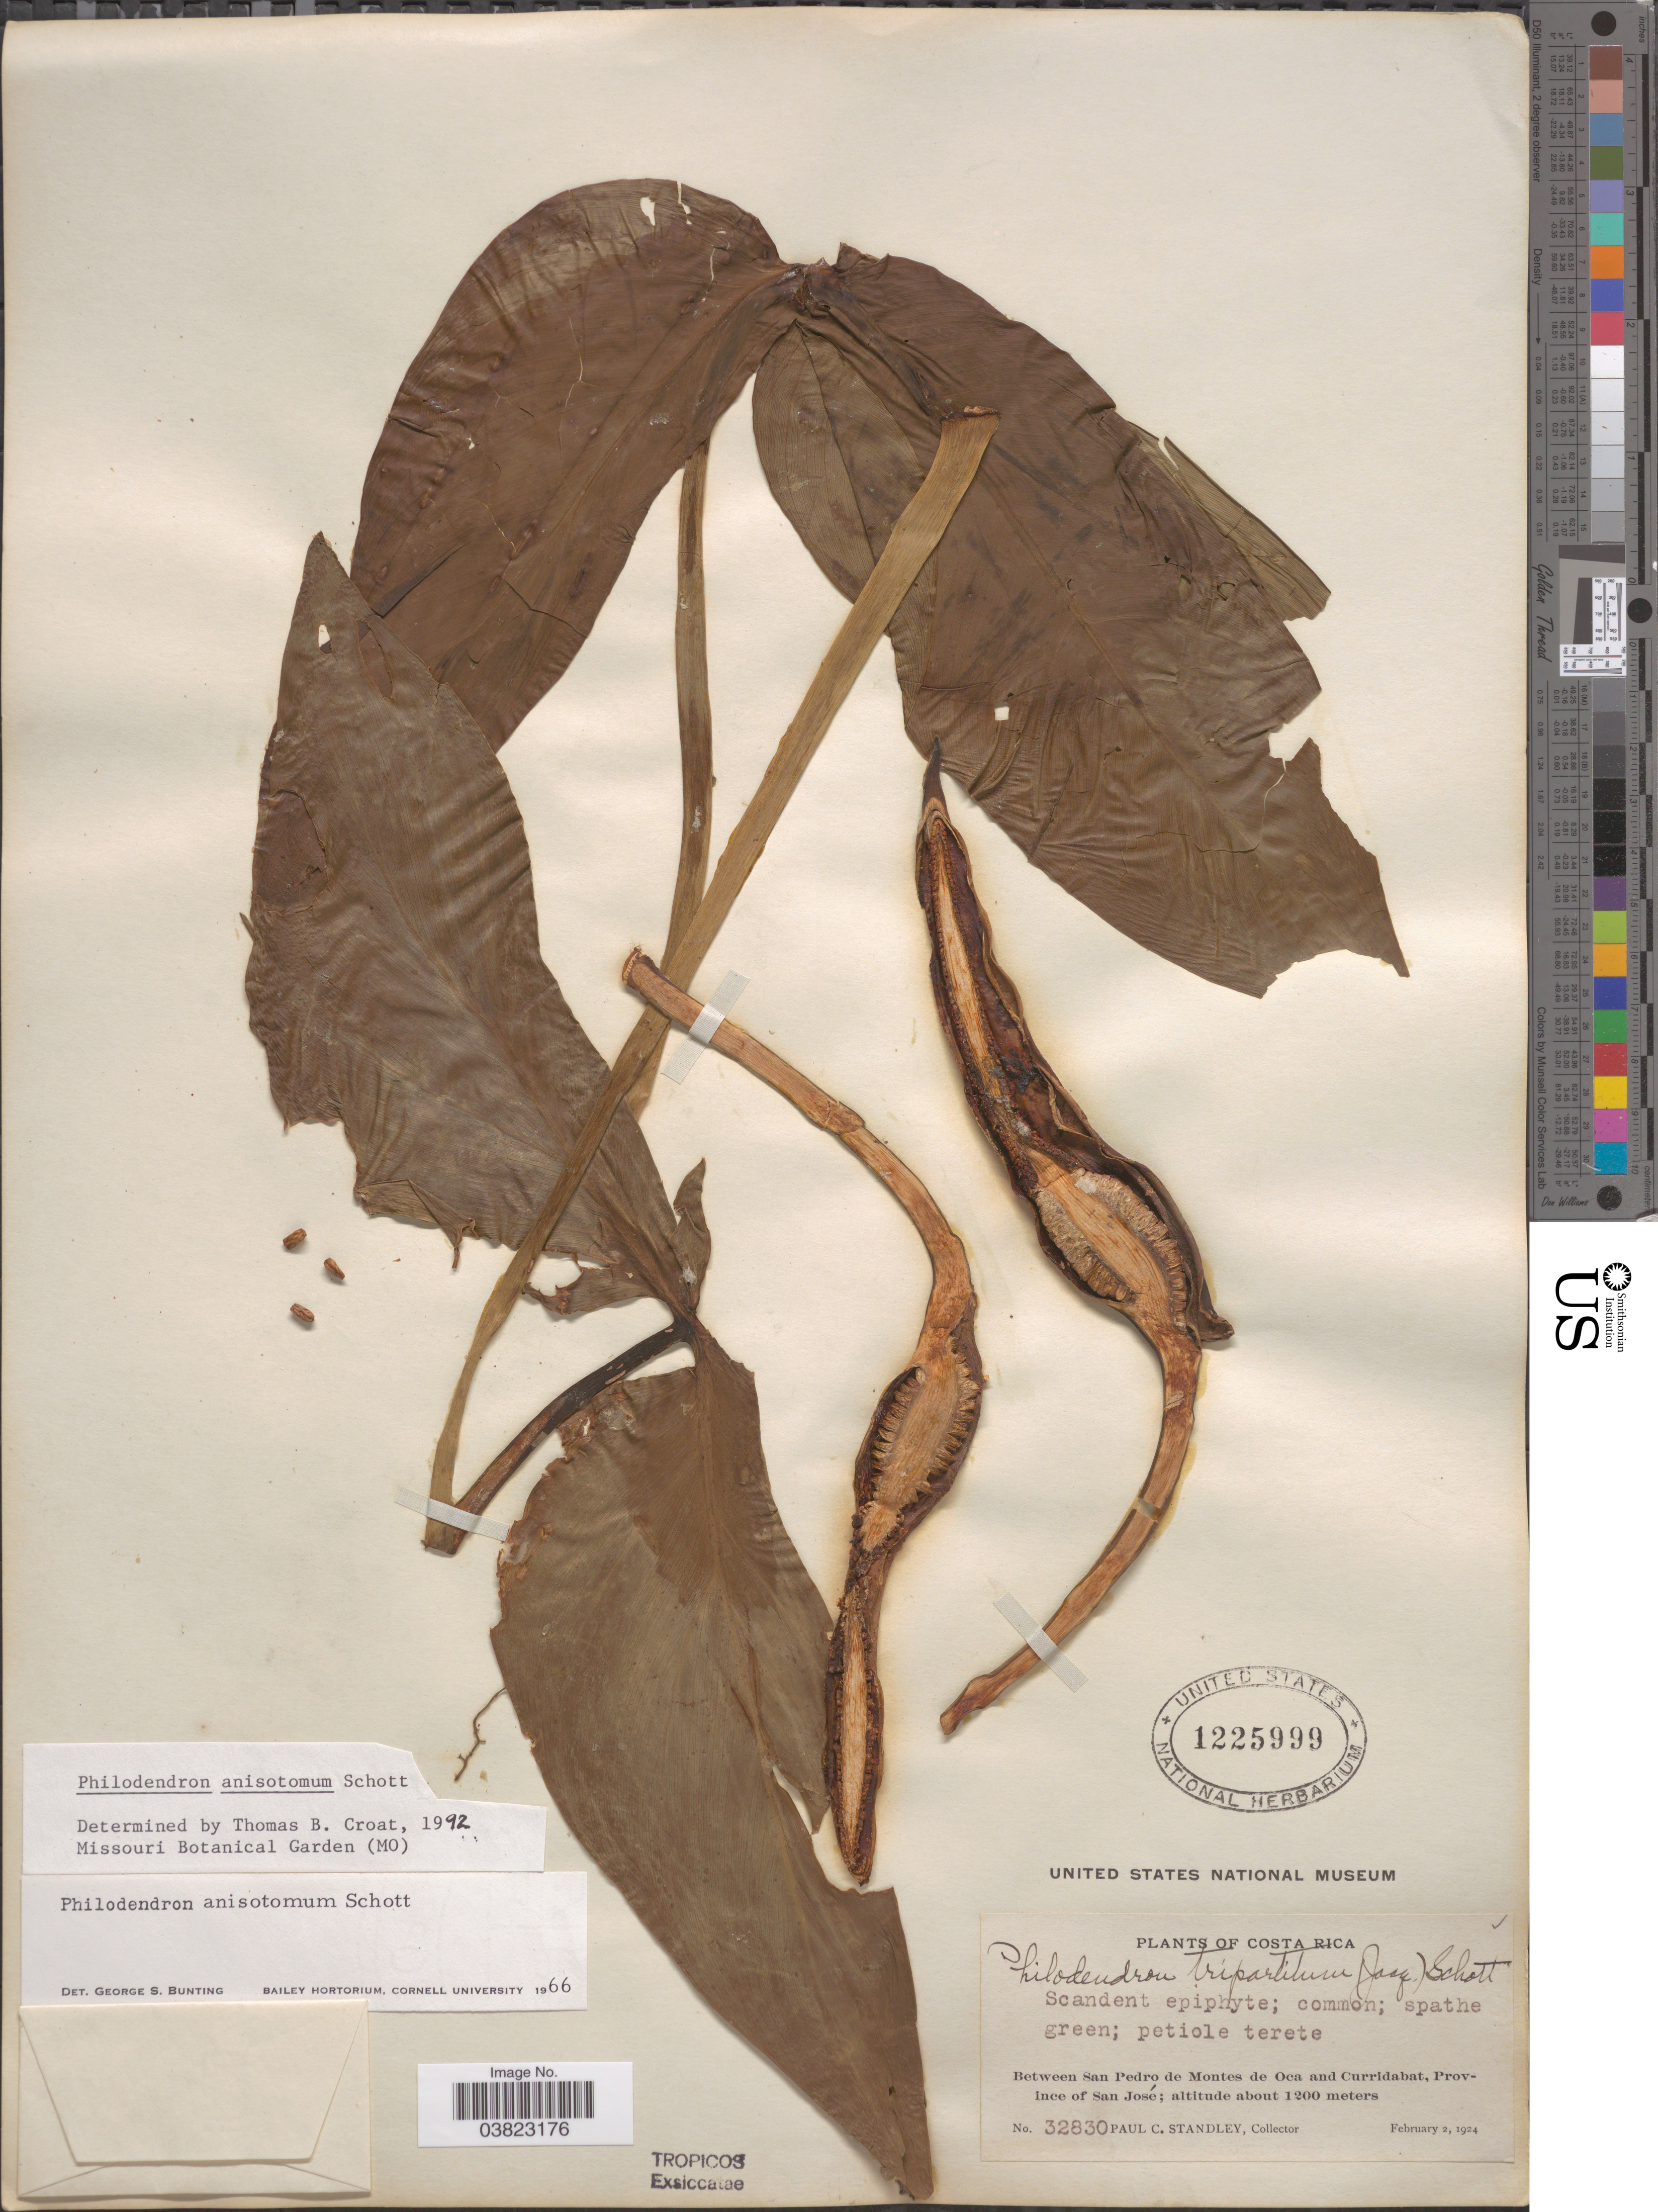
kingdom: Plantae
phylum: Tracheophyta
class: Liliopsida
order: Alismatales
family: Araceae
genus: Philodendron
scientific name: Philodendron anisotomum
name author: Schott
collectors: P. C. Standley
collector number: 32830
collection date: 1924-02-02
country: Costa Rica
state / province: San José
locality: Between San Pedro de Montes de Oca and Curridabat.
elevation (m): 1200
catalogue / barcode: US 1225999